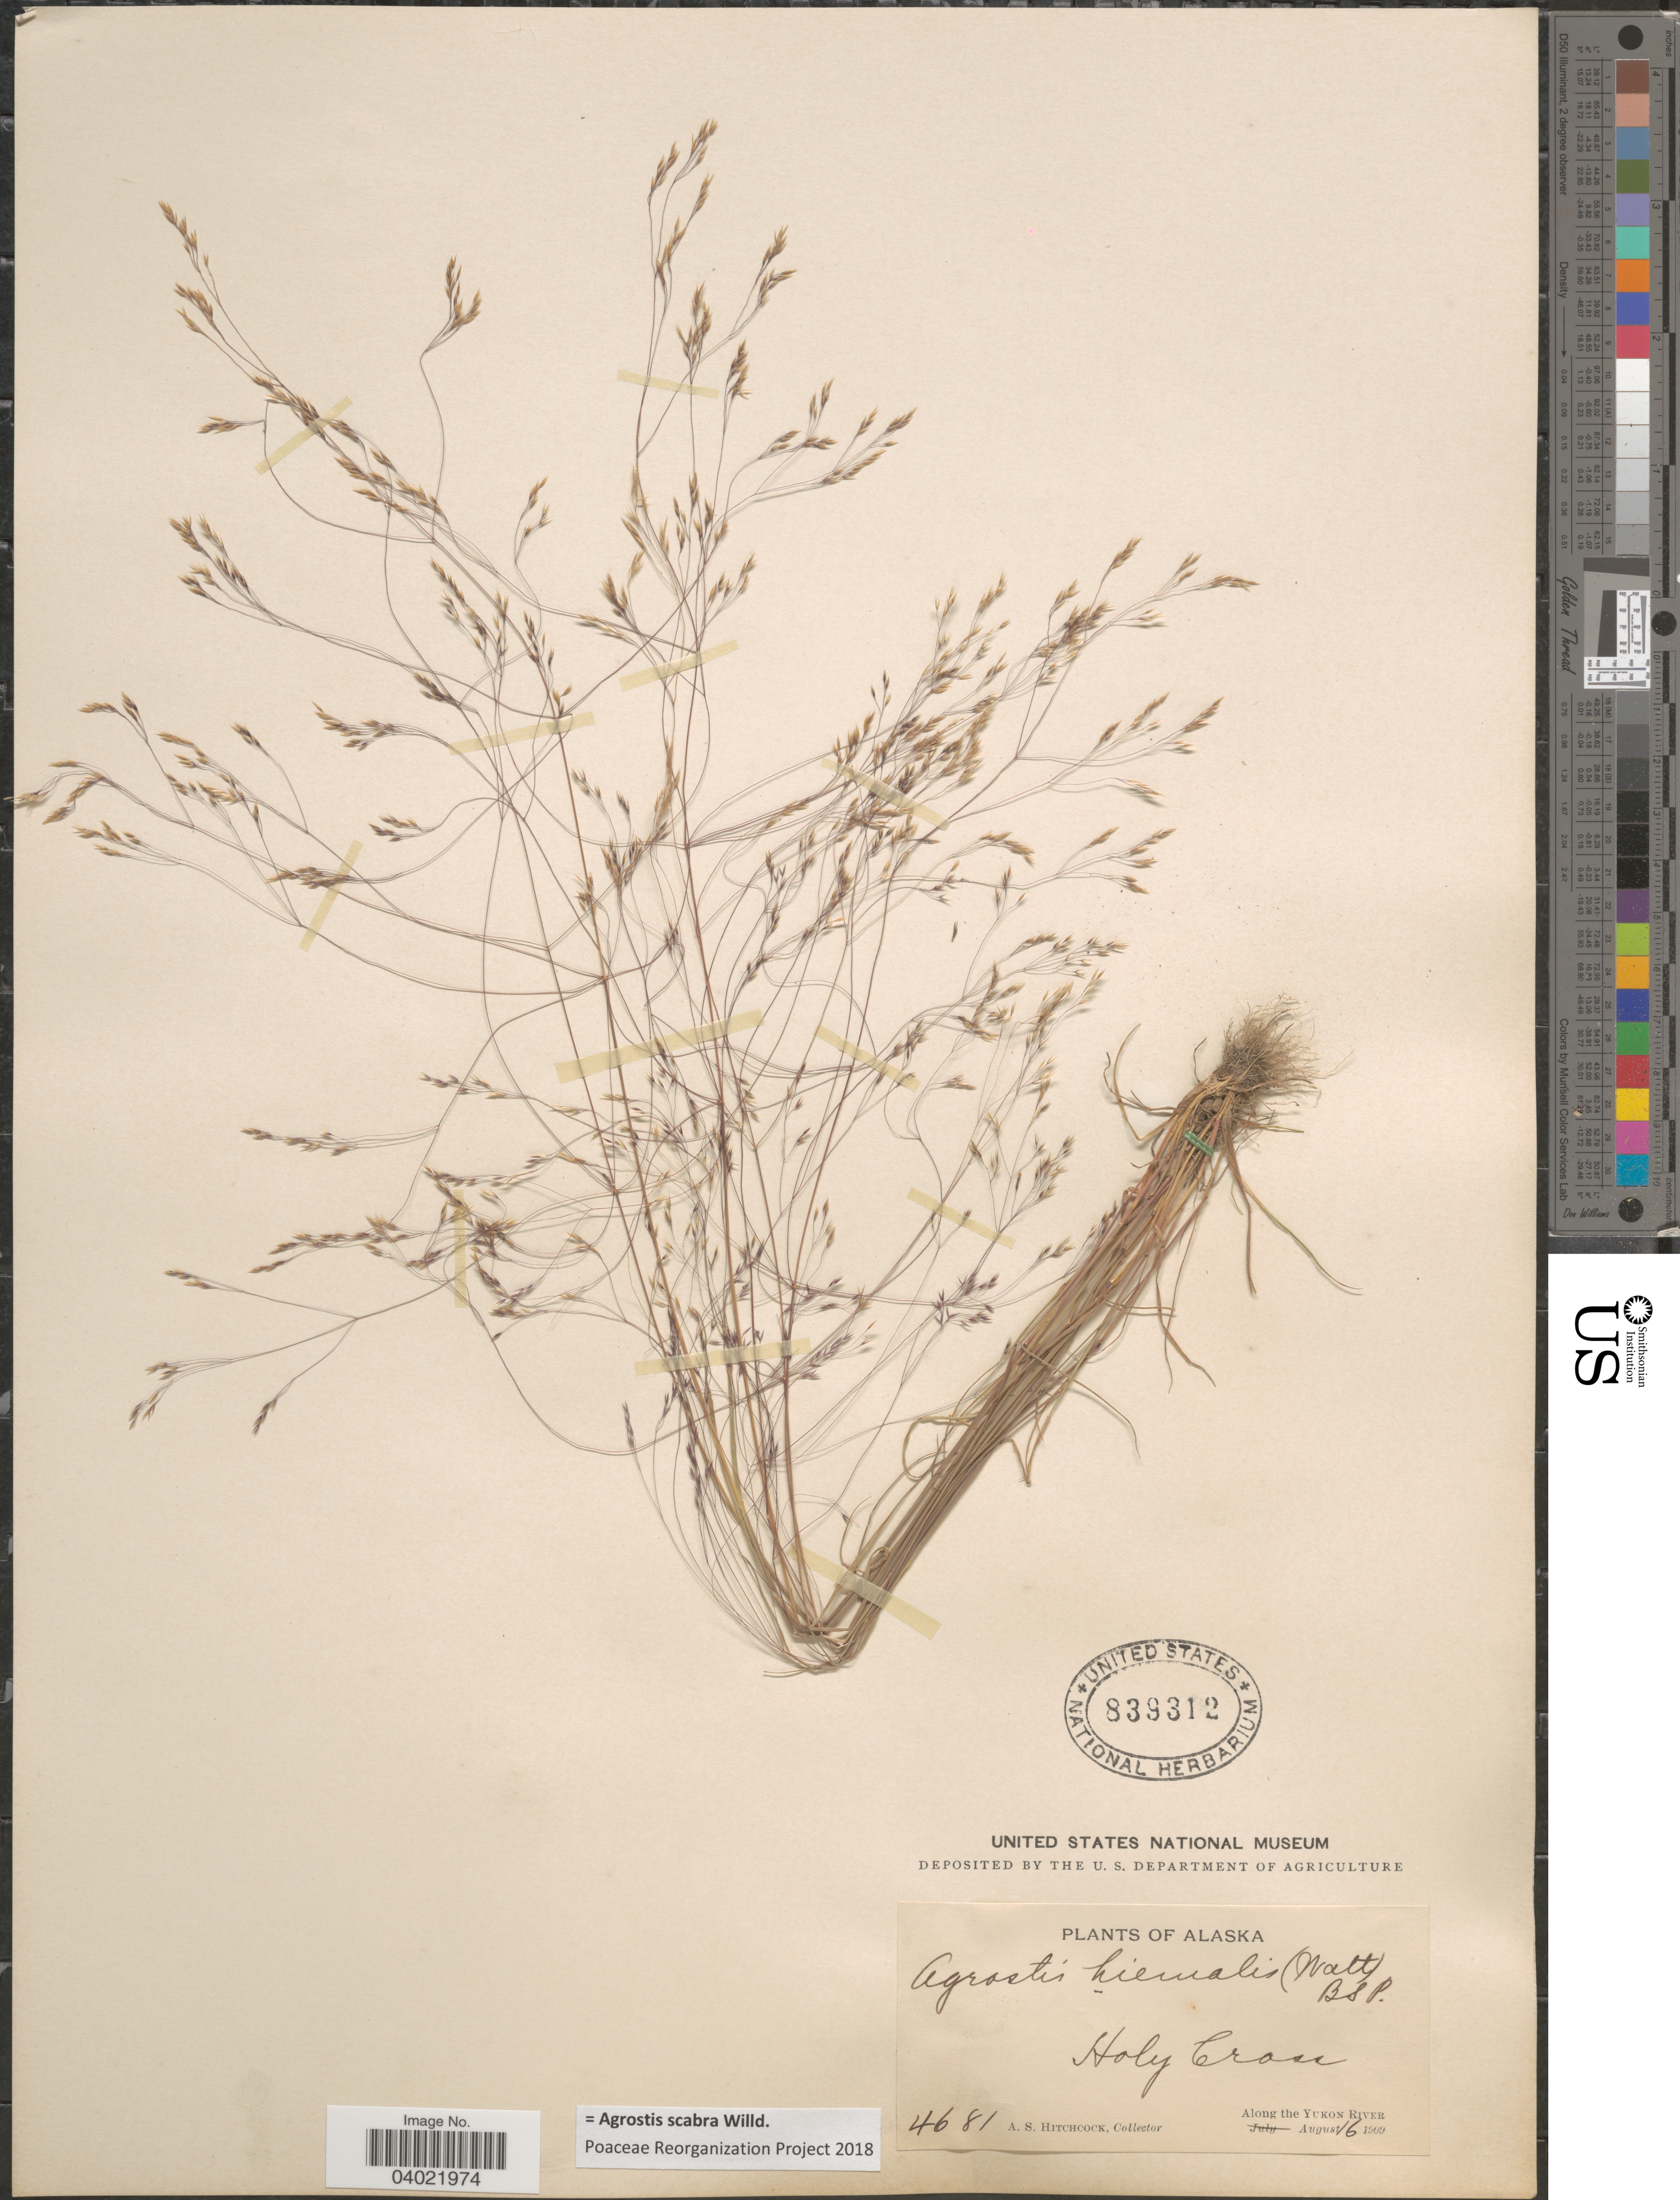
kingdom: Plantae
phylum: Tracheophyta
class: Liliopsida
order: Poales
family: Poaceae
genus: Agrostis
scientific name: Agrostis scabra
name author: Willd.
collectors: A. S. Hitchcock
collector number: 4681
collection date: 1909-08-16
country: United States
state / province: Alaska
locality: Holy Cross. Along the Yukon River.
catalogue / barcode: US 839312